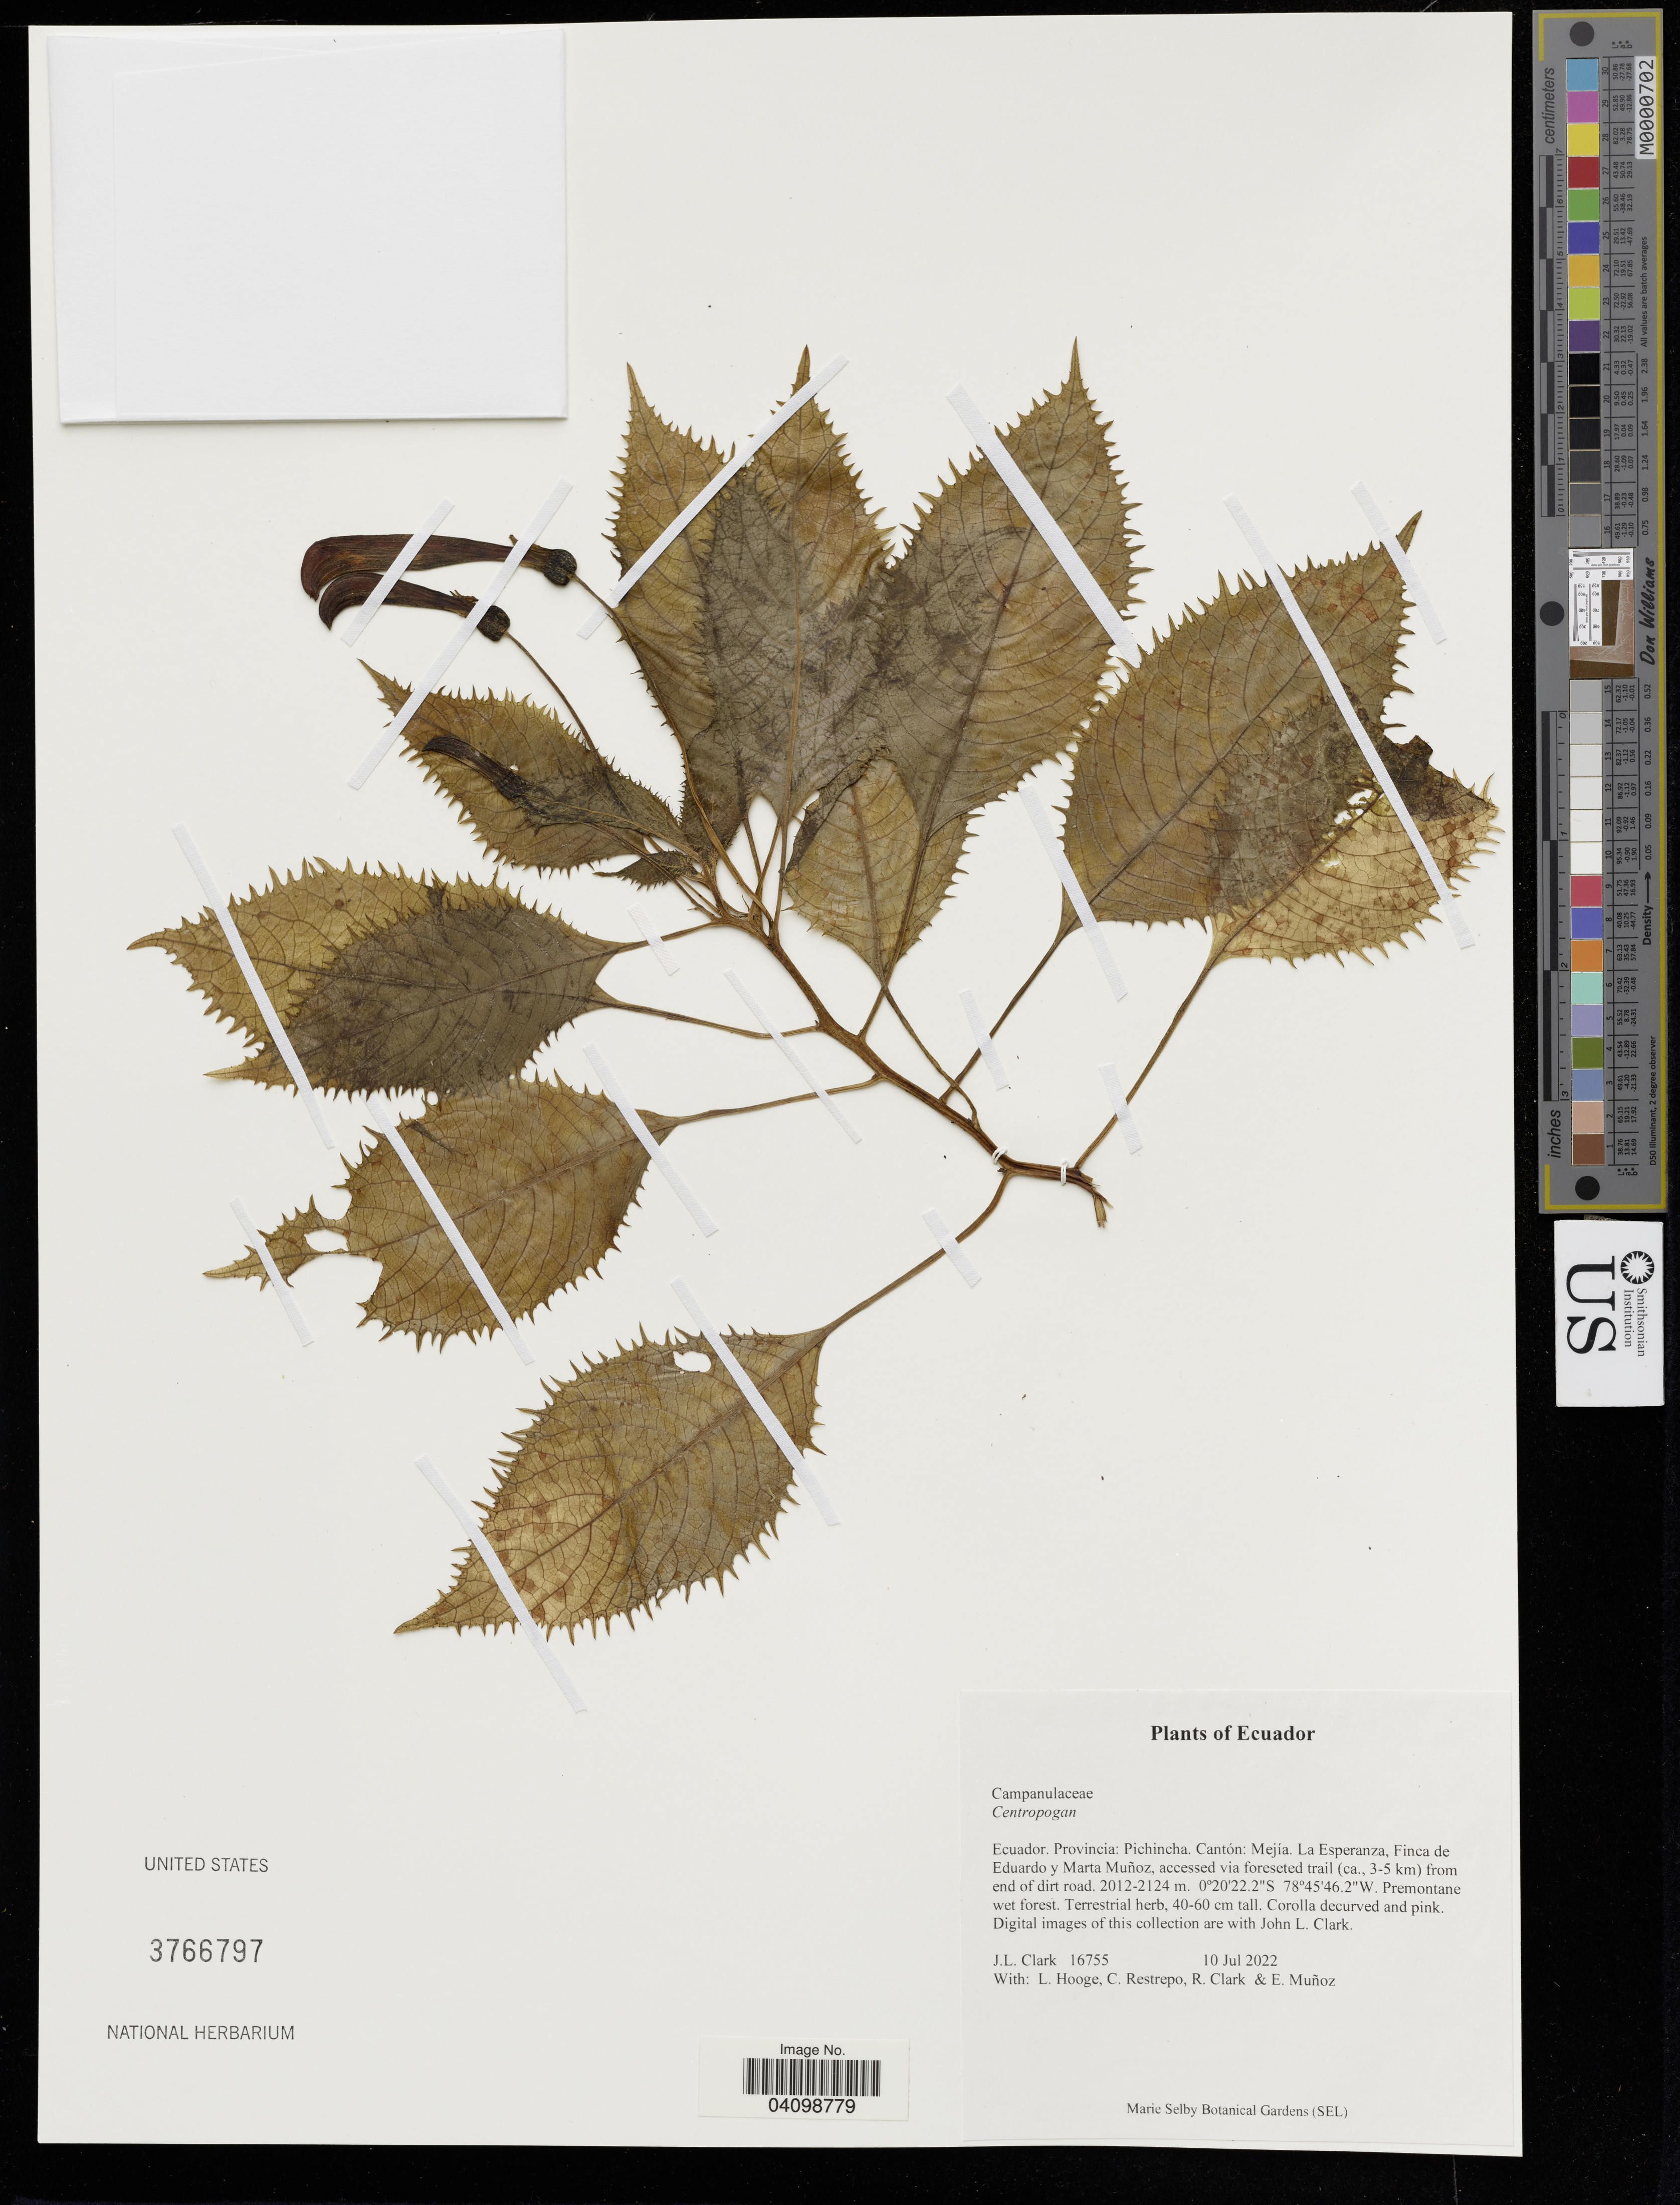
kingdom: Plantae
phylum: Tracheophyta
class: Magnoliopsida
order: Asterales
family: Campanulaceae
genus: Centropogon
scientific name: Centropogon sp.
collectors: J. Clark, C. Restrepo & R. Clark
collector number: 16755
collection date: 2022-07-10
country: Ecuador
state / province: Pichincha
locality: Cantón: Mejía. La Esperanza, Finca de Eduardo y Marta Muñoz, accessed via foreseted trail (ca., 3-5 km) from end of dirt road.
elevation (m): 2012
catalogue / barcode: US 3766797